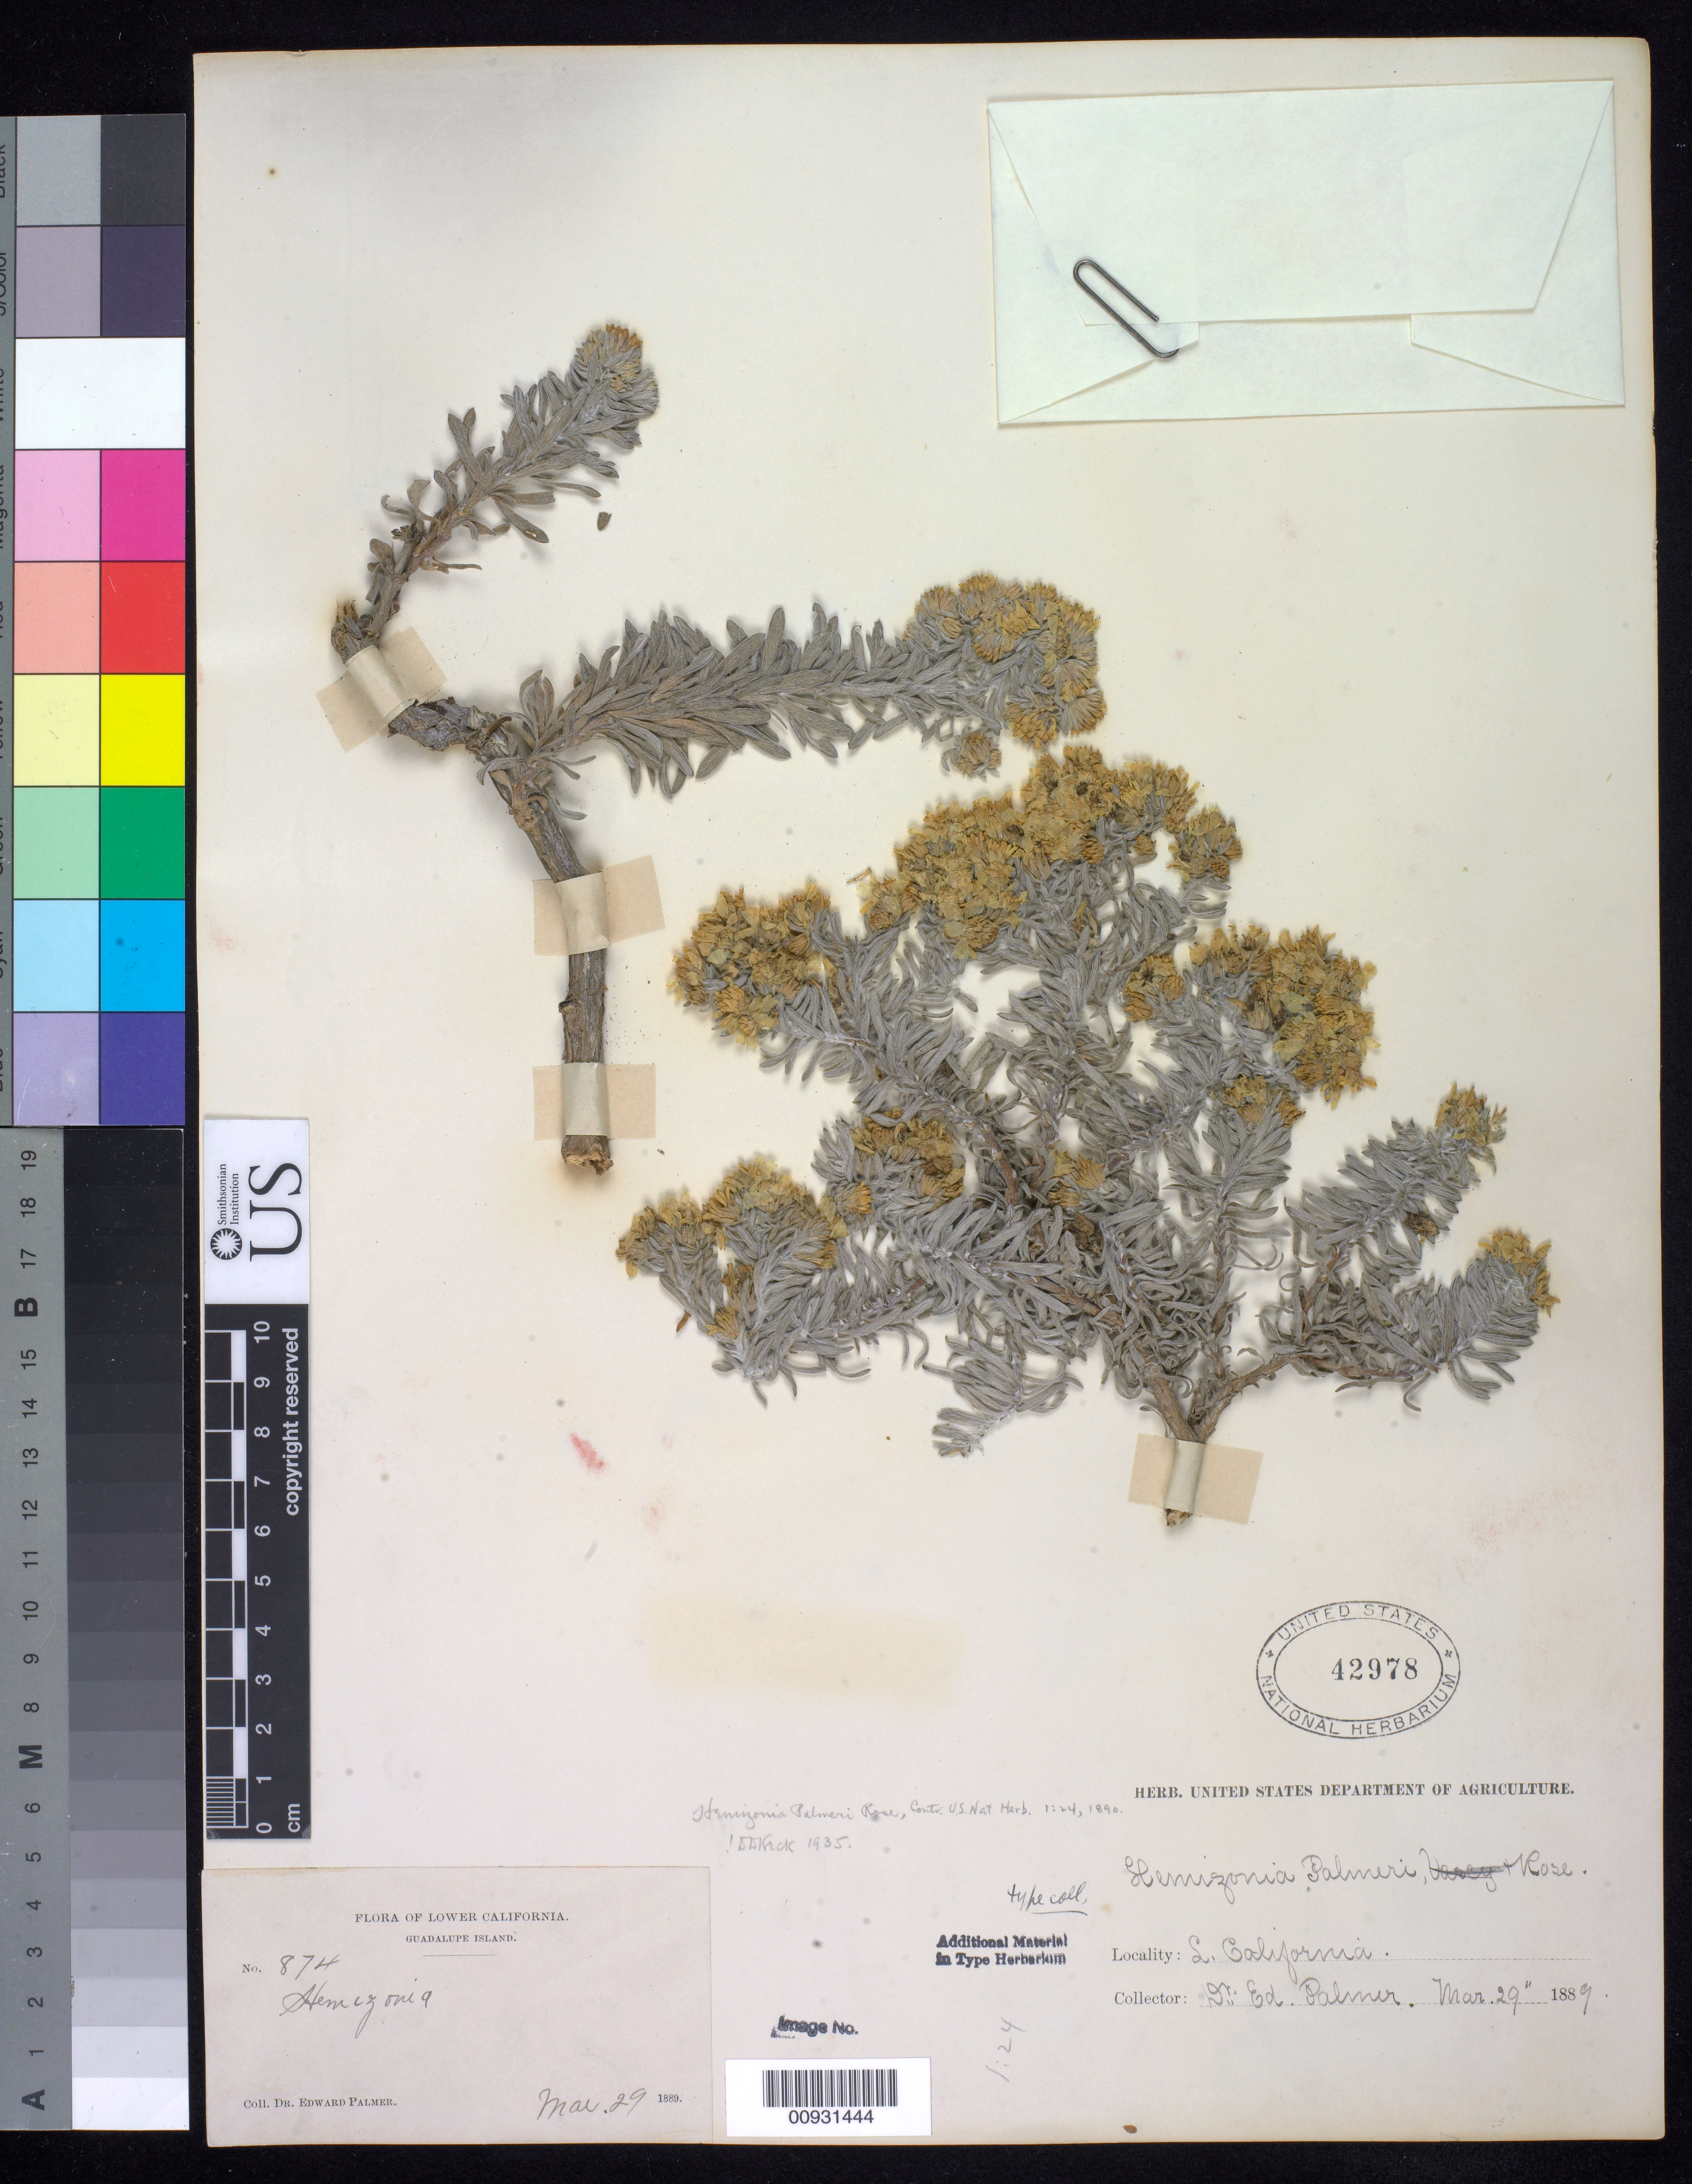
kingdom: Plantae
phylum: Tracheophyta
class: Magnoliopsida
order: Asterales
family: Asteraceae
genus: Hemizonia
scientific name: Hemizonia palmeri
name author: Rose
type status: Isotype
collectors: E. Palmer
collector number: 874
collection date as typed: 29 Mar 1889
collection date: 1889-03-29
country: Mexico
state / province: Baja California Norte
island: Guadalupe Island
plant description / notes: One of 2 original sheets from the USDA herbarium, USNH 42978 & 47161; 47161 is annotated "Type" (by Rose?) and presumably the holotype, but both sheets may be syntypes.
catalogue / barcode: US 42978